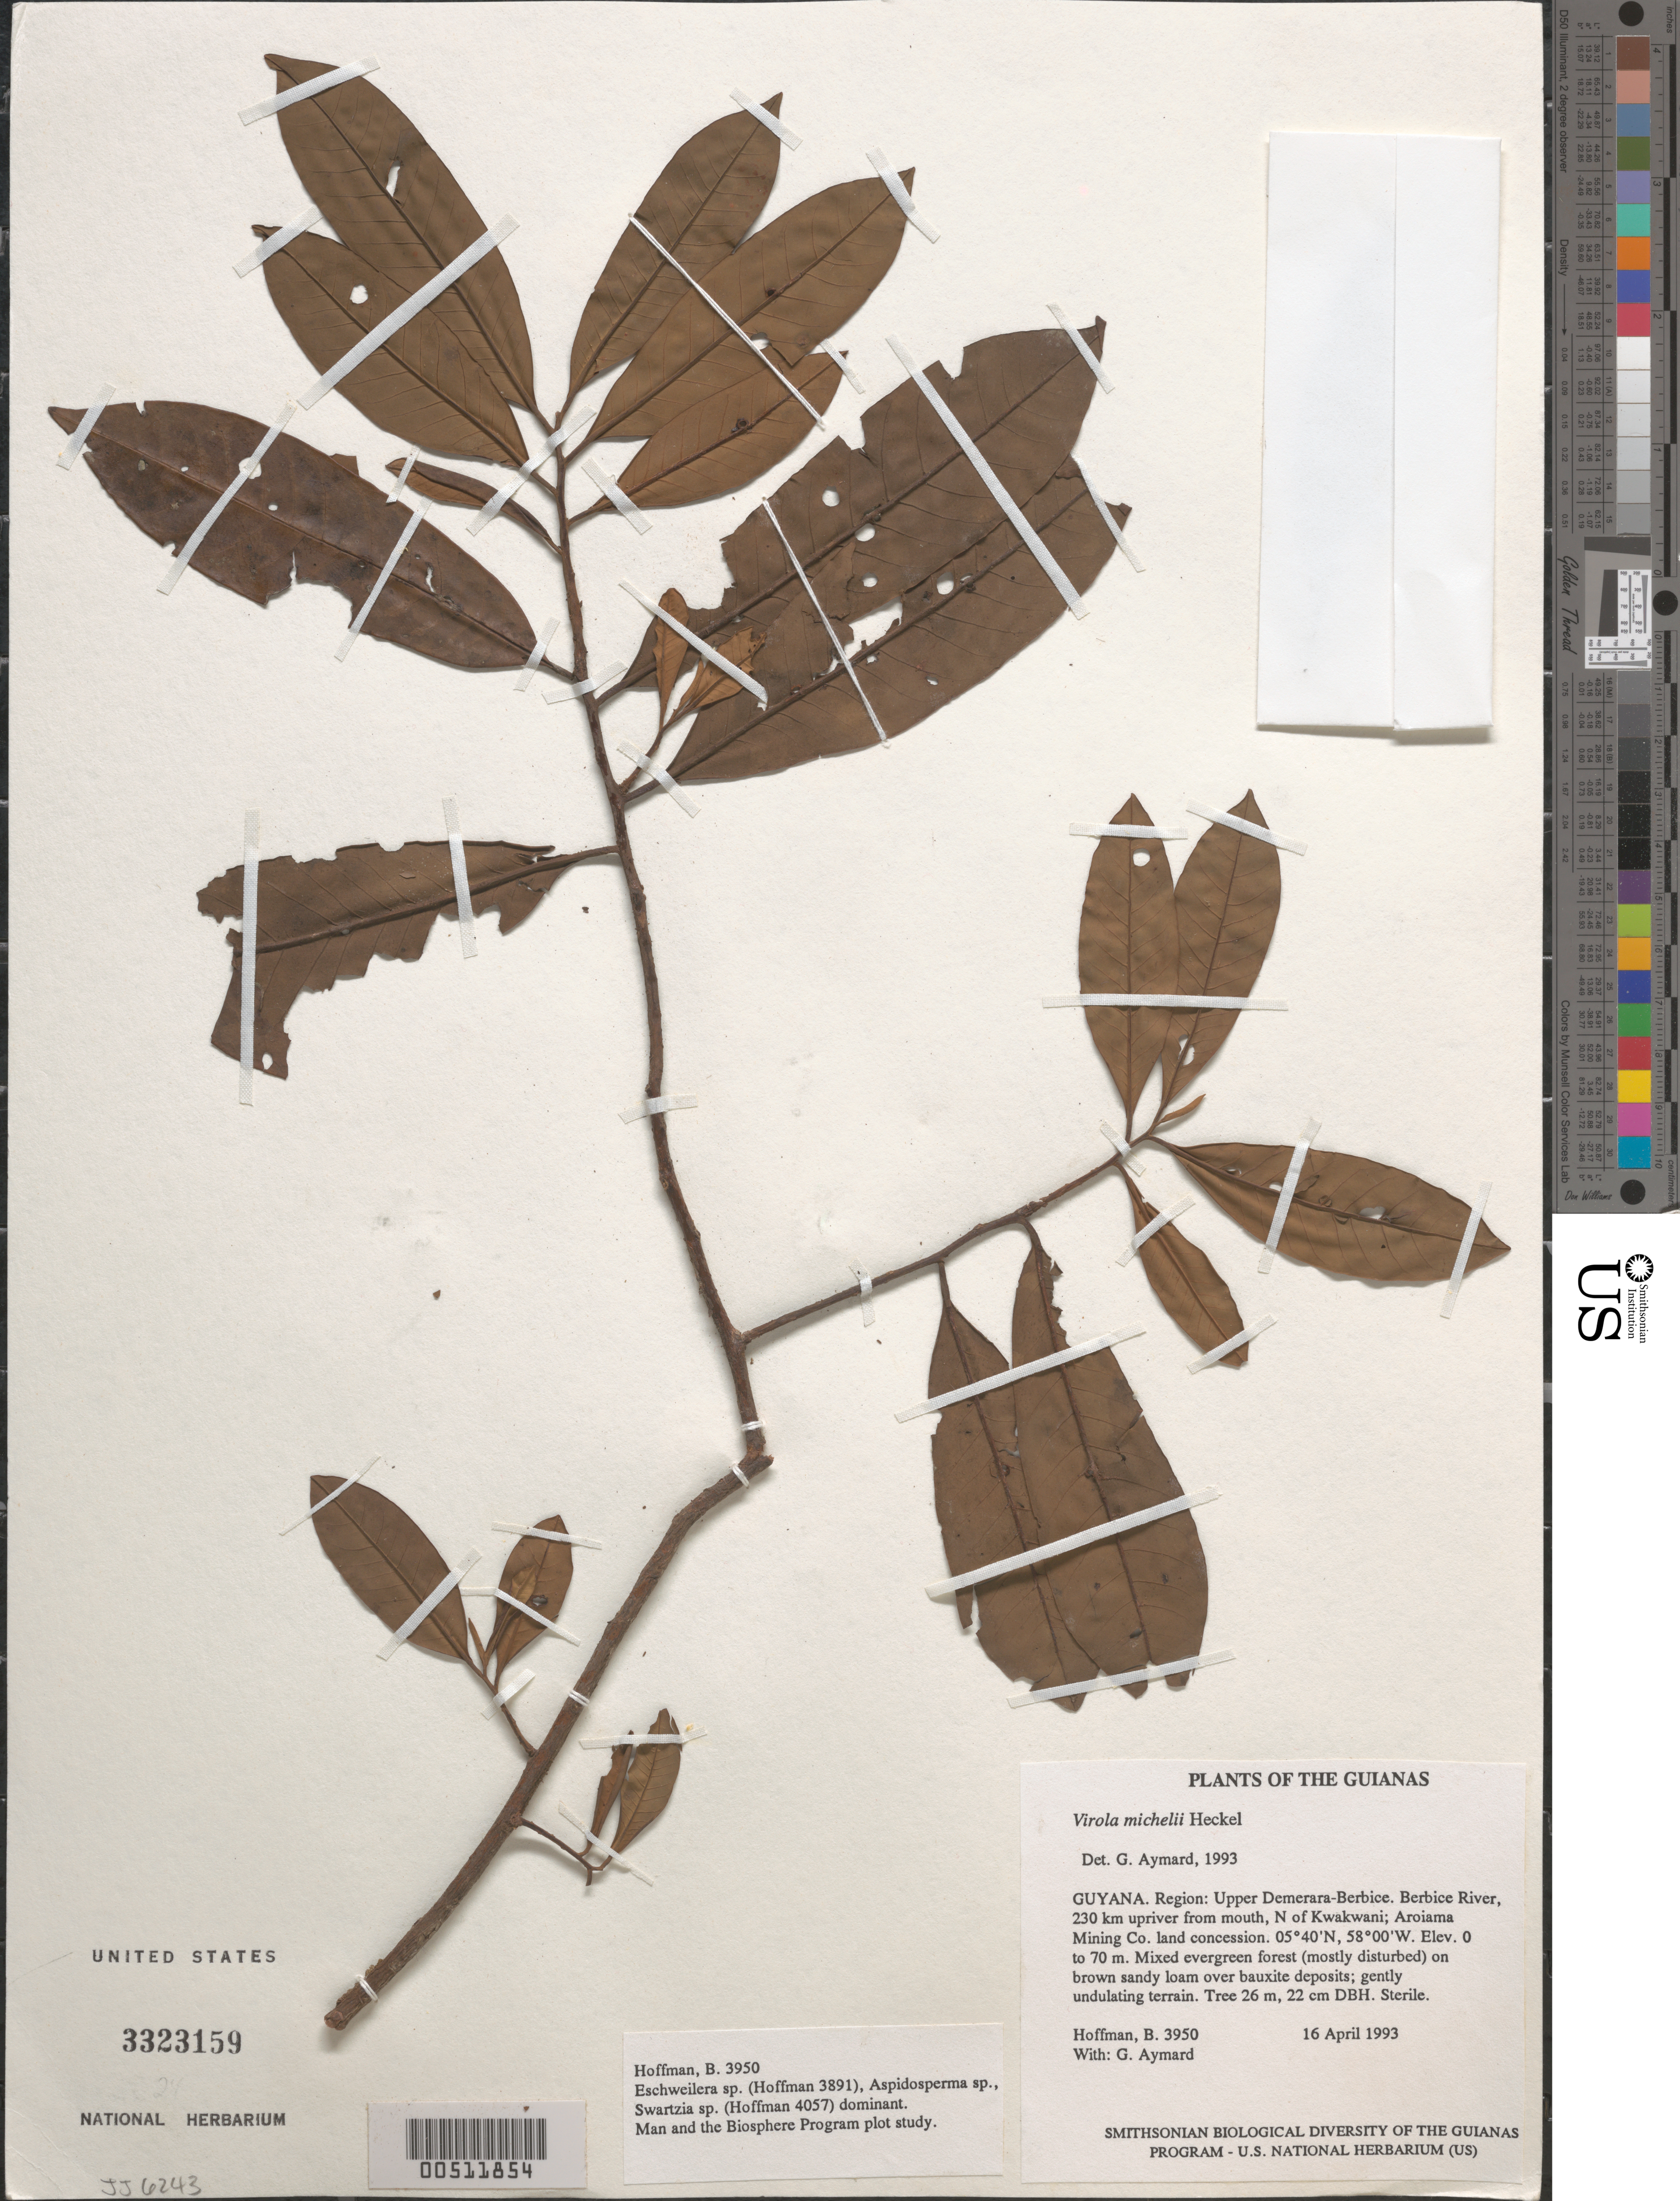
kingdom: Plantae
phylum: Tracheophyta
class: Magnoliopsida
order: Magnoliales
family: Myristicaceae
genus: Virola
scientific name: Virola michelii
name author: Heckel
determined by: Sewell, M.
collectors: B. Hoffman & G. A. Aymard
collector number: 3950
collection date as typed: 16 April 1993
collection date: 1993-04-16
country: Guyana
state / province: U. Demerara-Berbice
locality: Berbice River, 230 km upriver from mouth, N of Kwakwani; Aroiama Mining Co. land concession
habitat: Mixed evergreen forest (mostly disturbed) on brown sandy loam over bauxite deposits; gently undulating terrain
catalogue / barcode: US 3323159